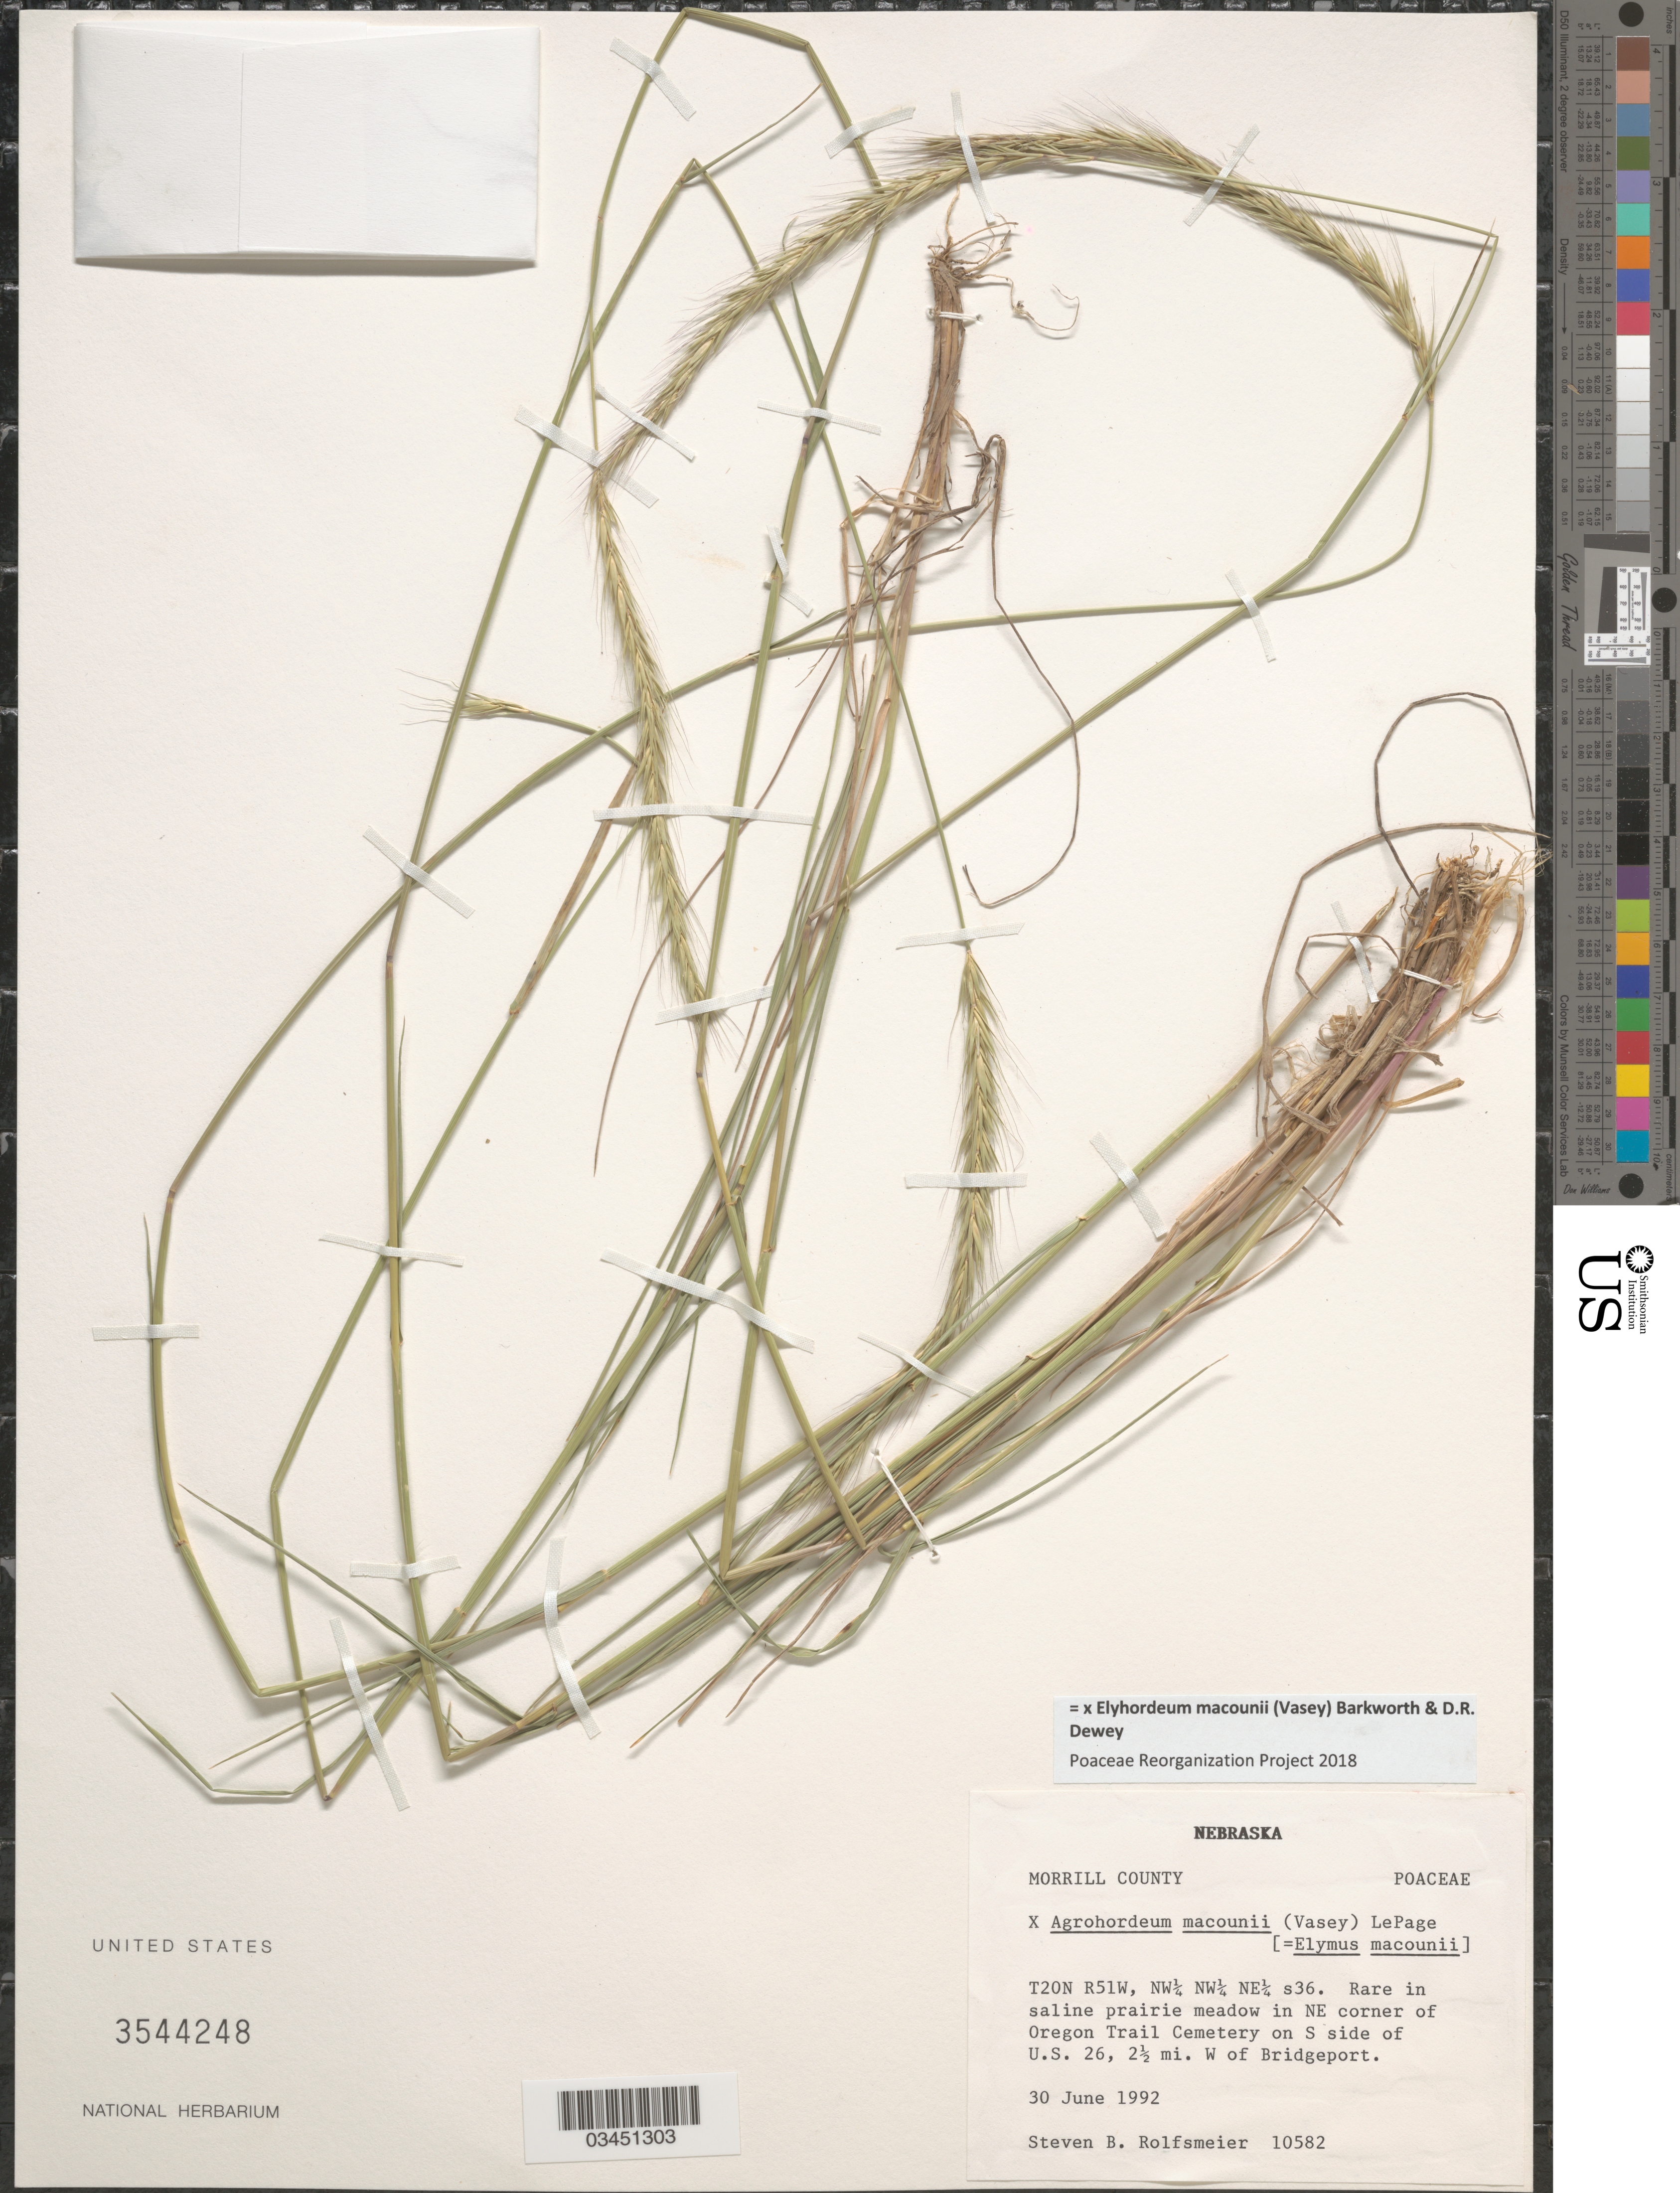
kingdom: Plantae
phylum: Tracheophyta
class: Liliopsida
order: Poales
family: Poaceae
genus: Elyhordeum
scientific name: x Elyhordeum macounii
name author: (Vasey) Barkworth & Dewey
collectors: S. Rolfsmeier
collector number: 10582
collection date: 1992-06-30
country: United States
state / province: Nebraska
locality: Morrill County. T20N R51W, NW¼ NW ¼ NE¼ s36. In NE corner of Oregon Trail Cemetery on S side of U.S. 26, 2½ mi. W of Bridgeport.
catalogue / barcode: US 3544248